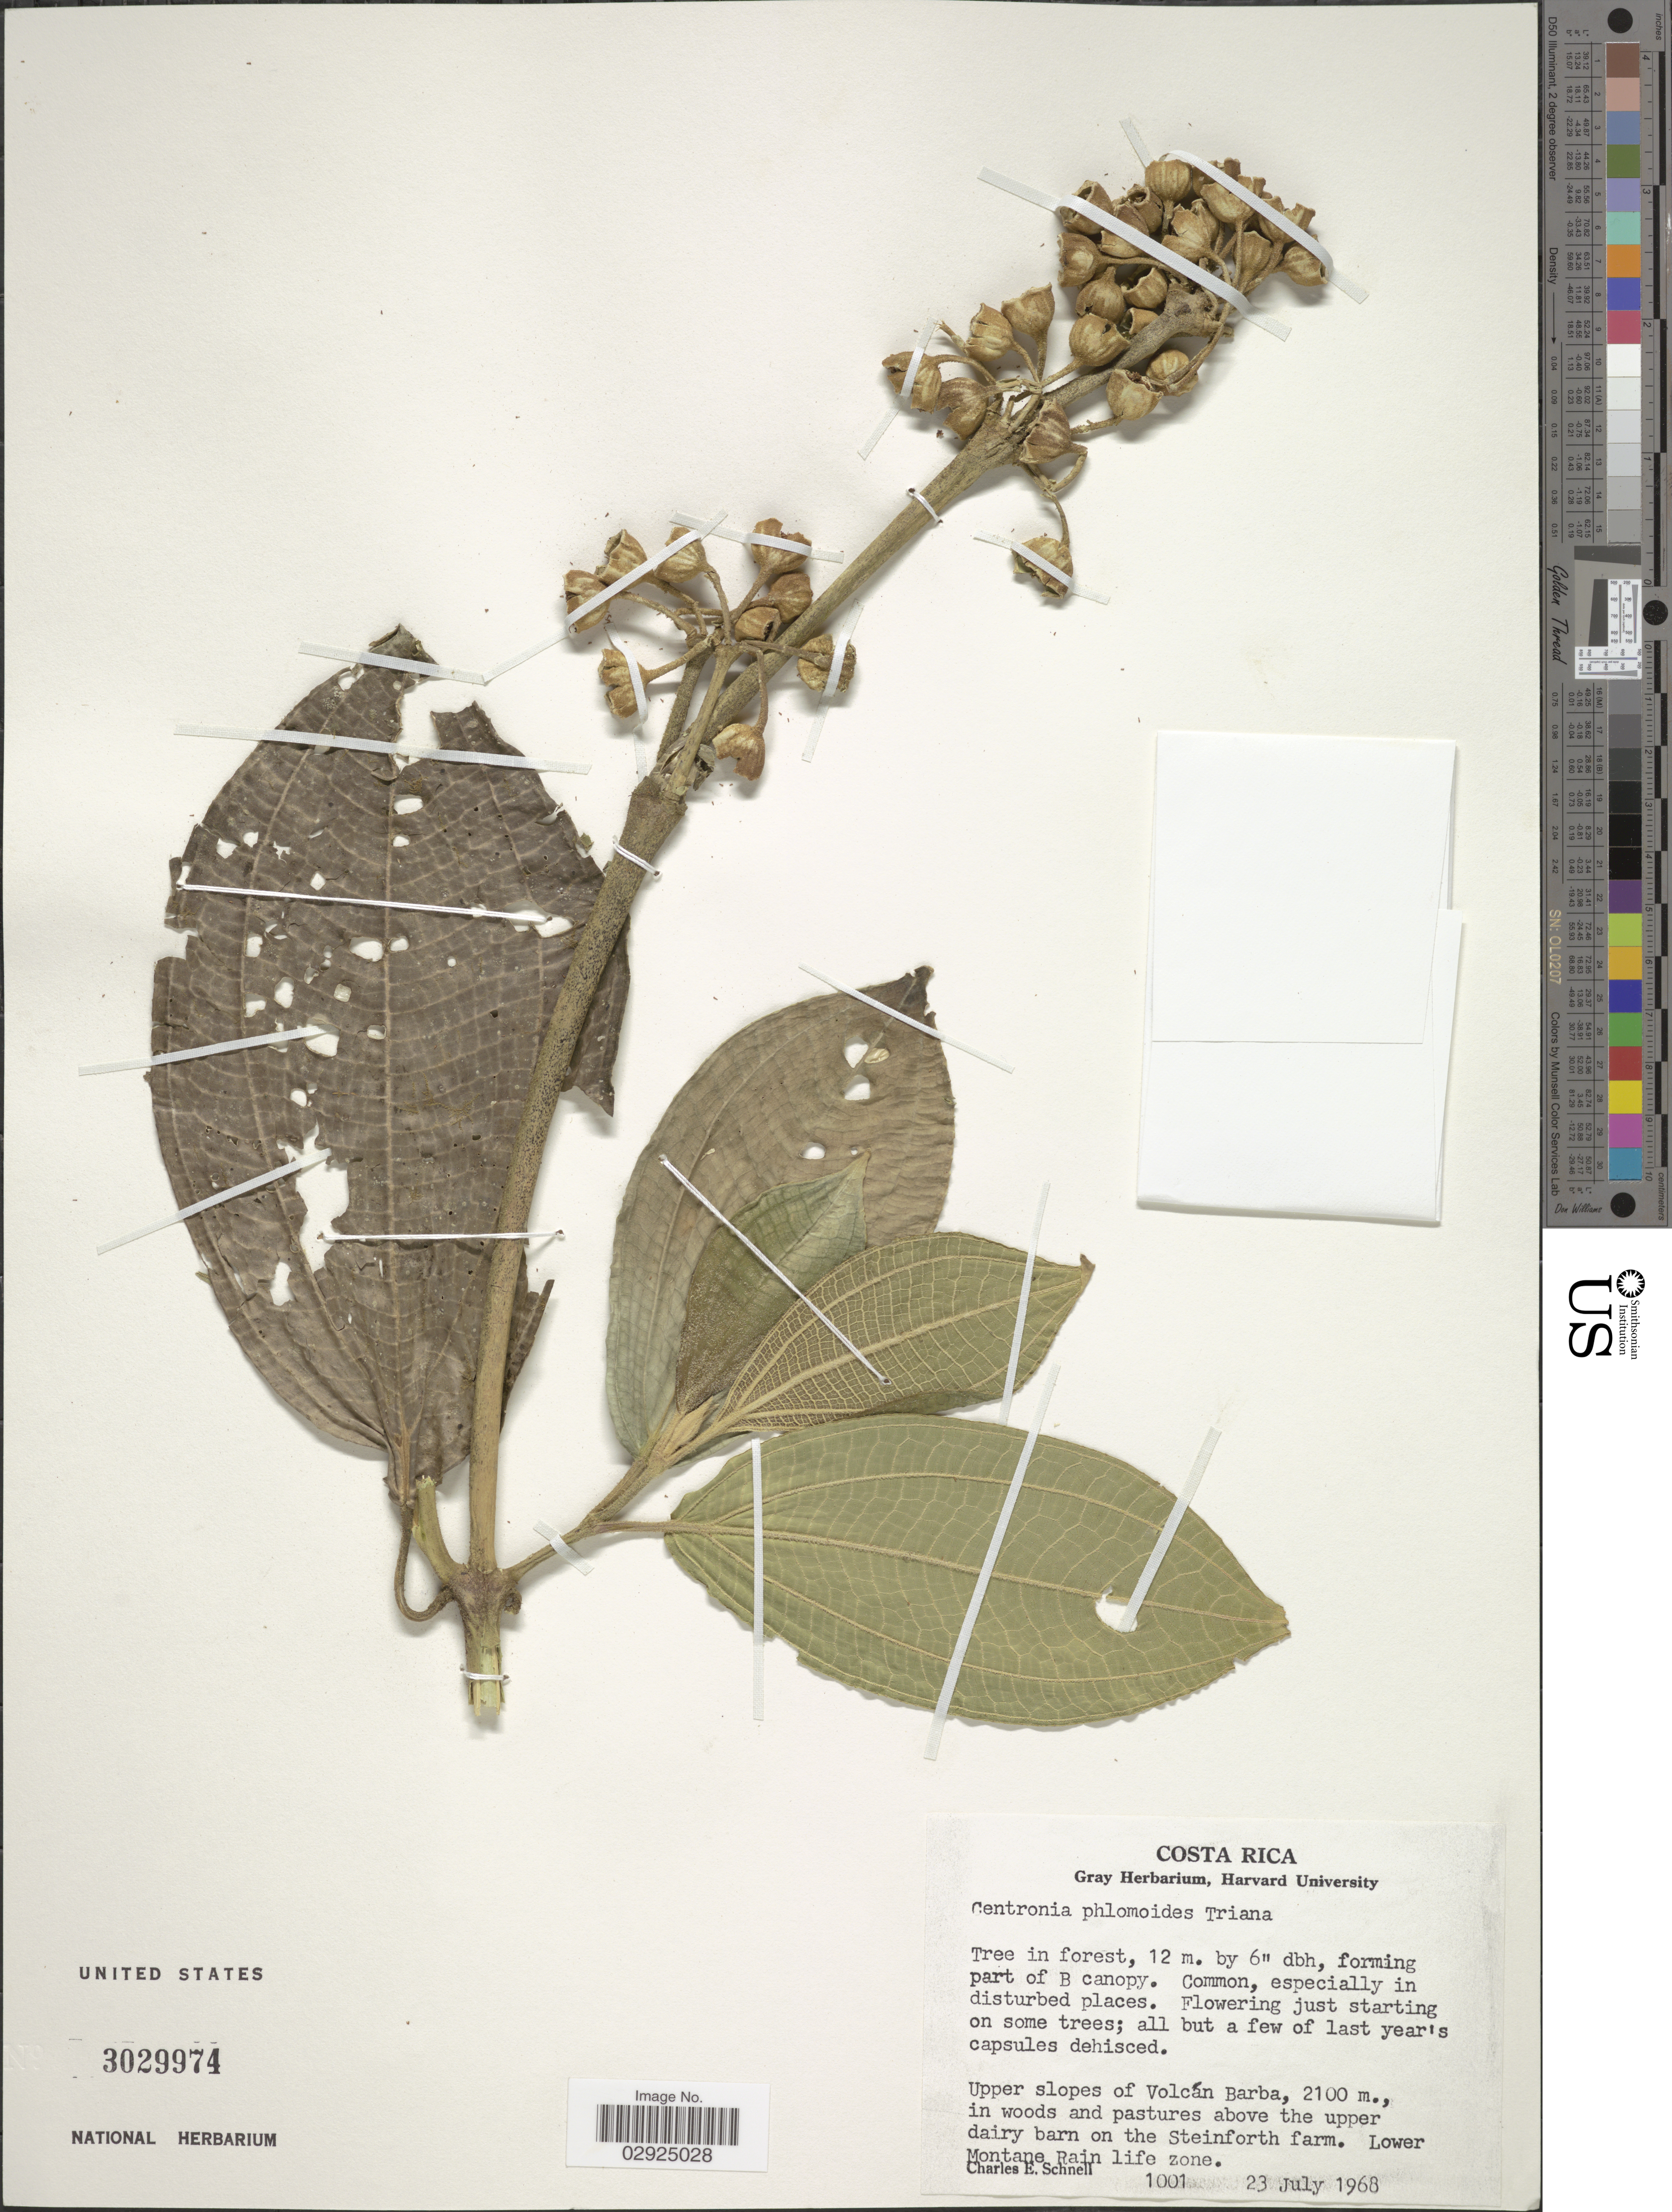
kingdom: Plantae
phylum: Tracheophyta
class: Magnoliopsida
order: Myrtales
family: Melastomataceae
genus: Meriania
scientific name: Meriania phlomoides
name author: (Triana) Almeda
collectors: C. Schnell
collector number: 1001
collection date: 1968-07-23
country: Costa Rica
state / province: Heredia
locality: Upper slopes of Volcán Barba, in woods and pastures above the upper dairy barn on the Steinforth farm, Lower Montane Rain Life Zone.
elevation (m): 2100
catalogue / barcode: US 3029974